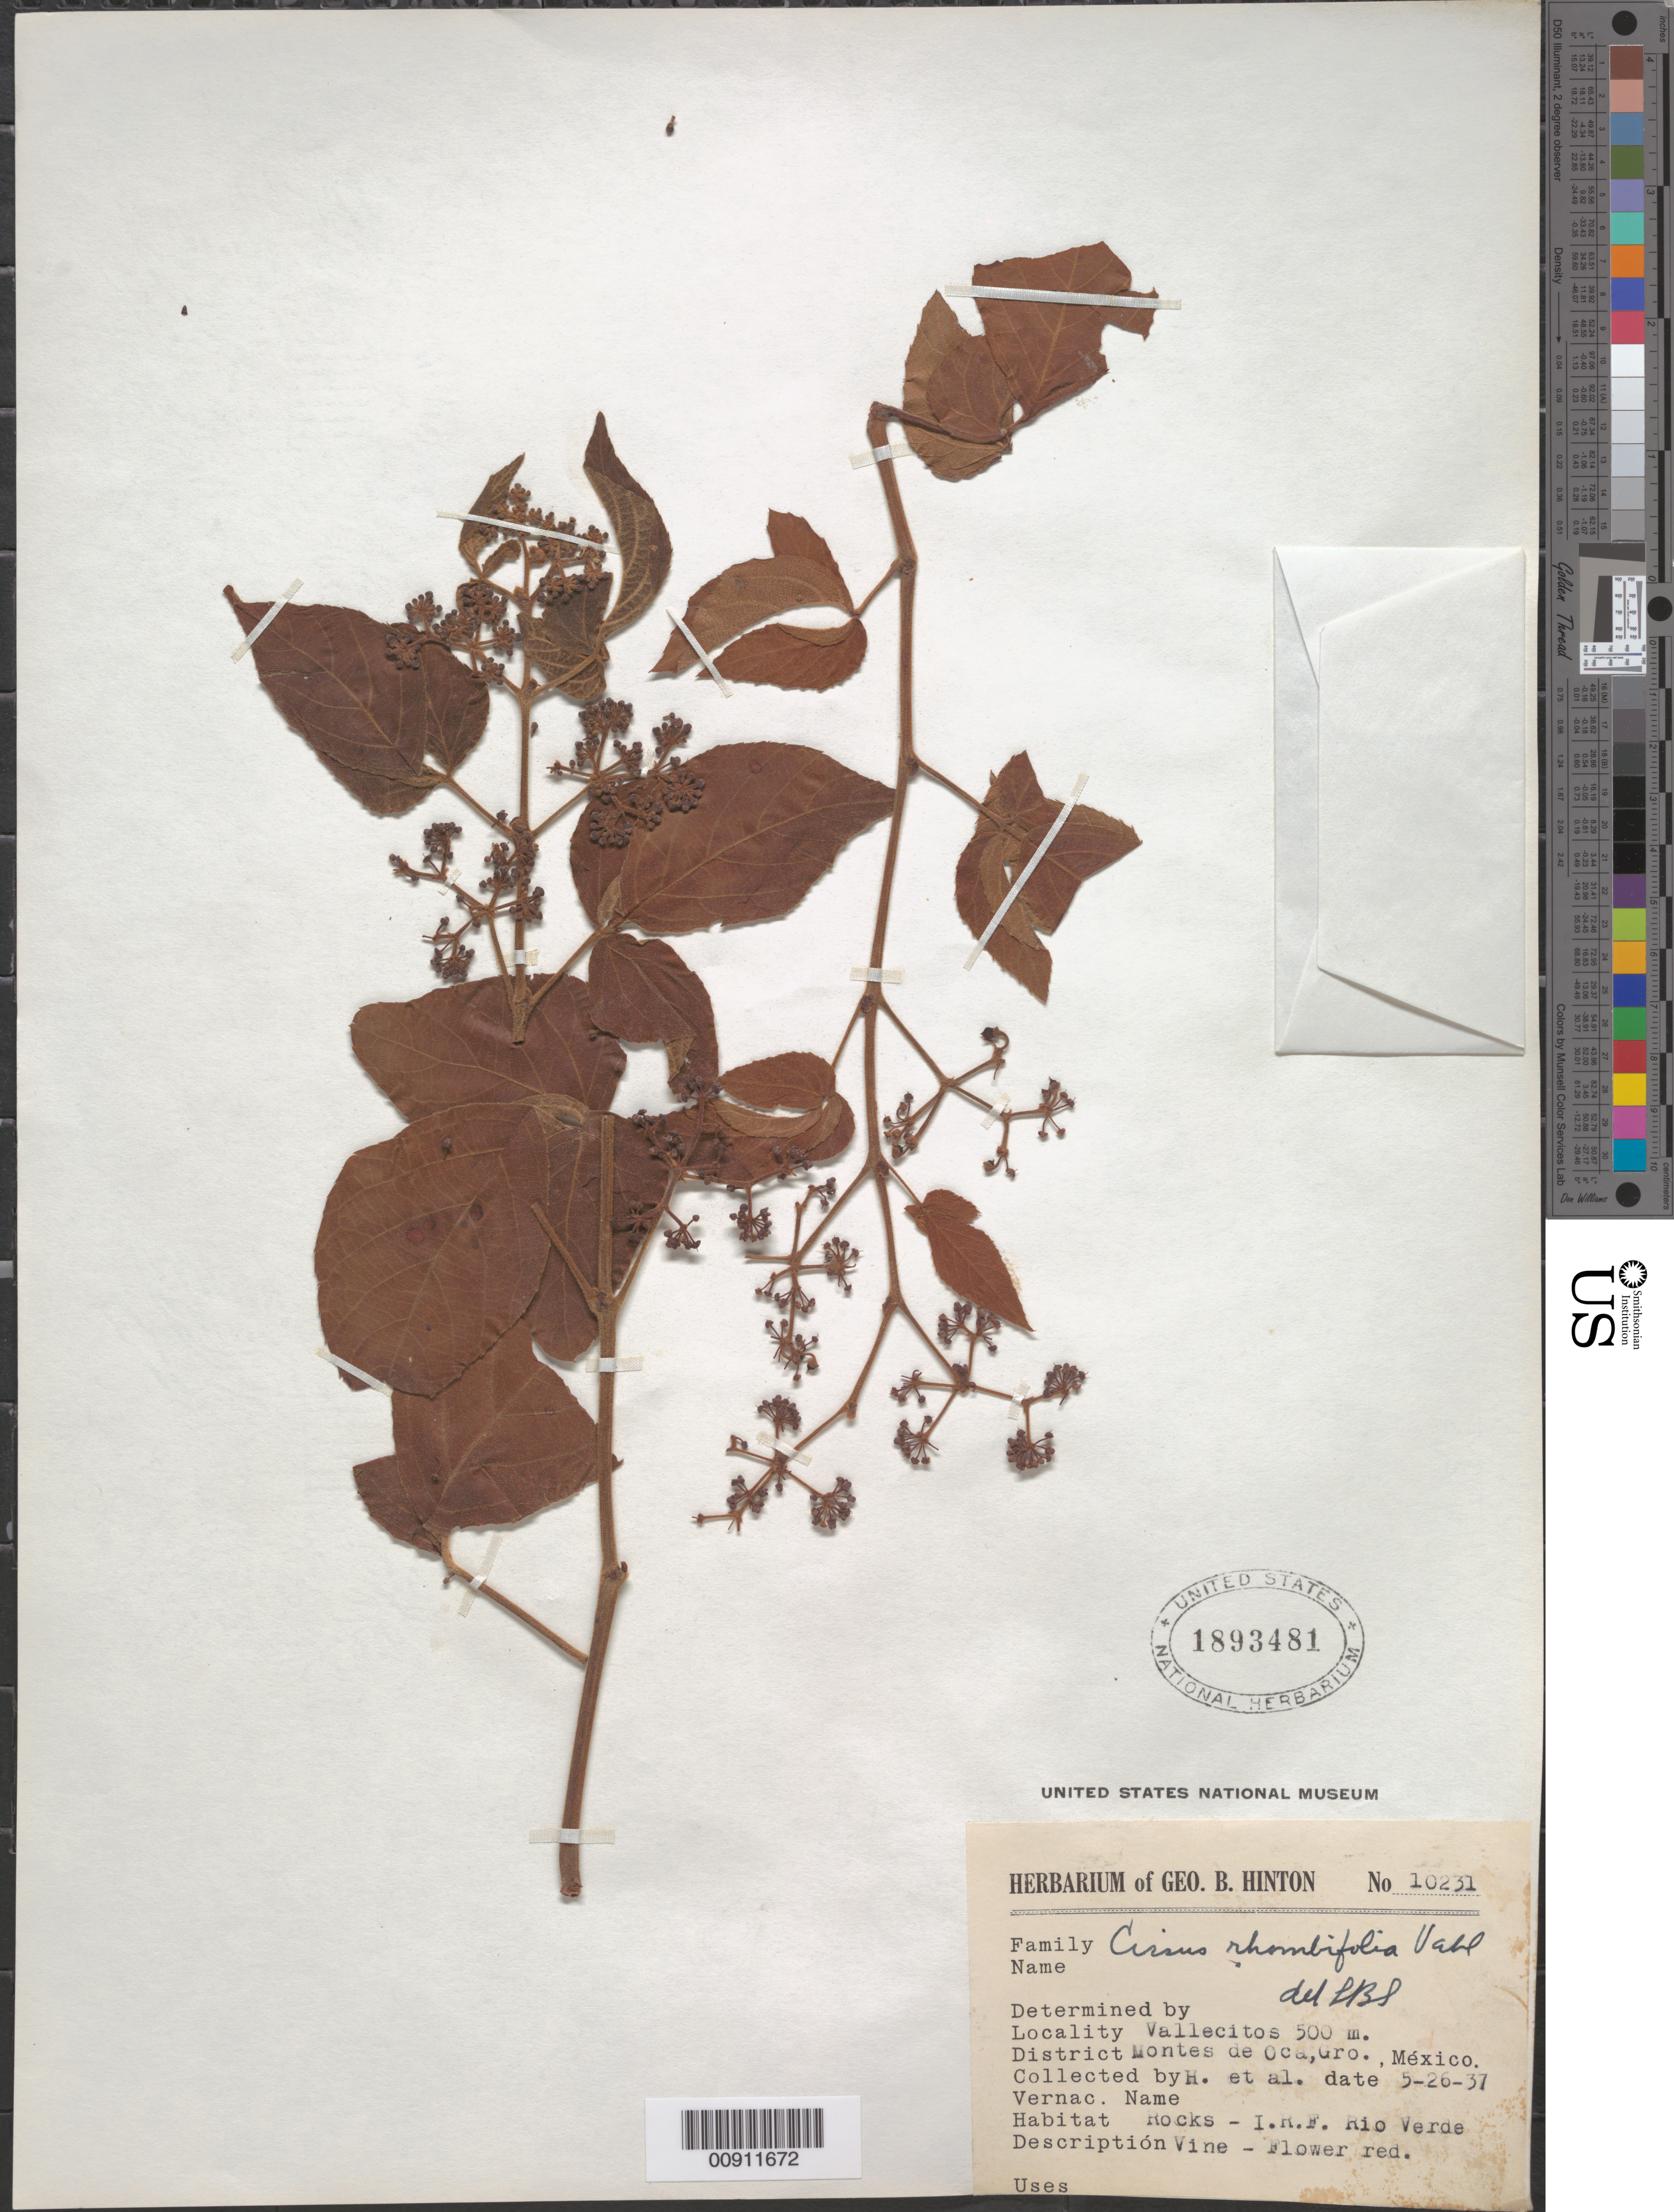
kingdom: Plantae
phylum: Tracheophyta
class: Magnoliopsida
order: Vitales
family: Vitaceae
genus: Cissus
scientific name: Cissus rhombifolia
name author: Vahl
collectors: G. B. Hinton & et al.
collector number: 10231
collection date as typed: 26 May 1937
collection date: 1937-05-26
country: Mexico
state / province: Guerrero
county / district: Montes de Oca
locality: Vallecitos, District Montes de Oca, Guerrero.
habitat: Rocks - I.R.F. Río Verde.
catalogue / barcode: US 1893481